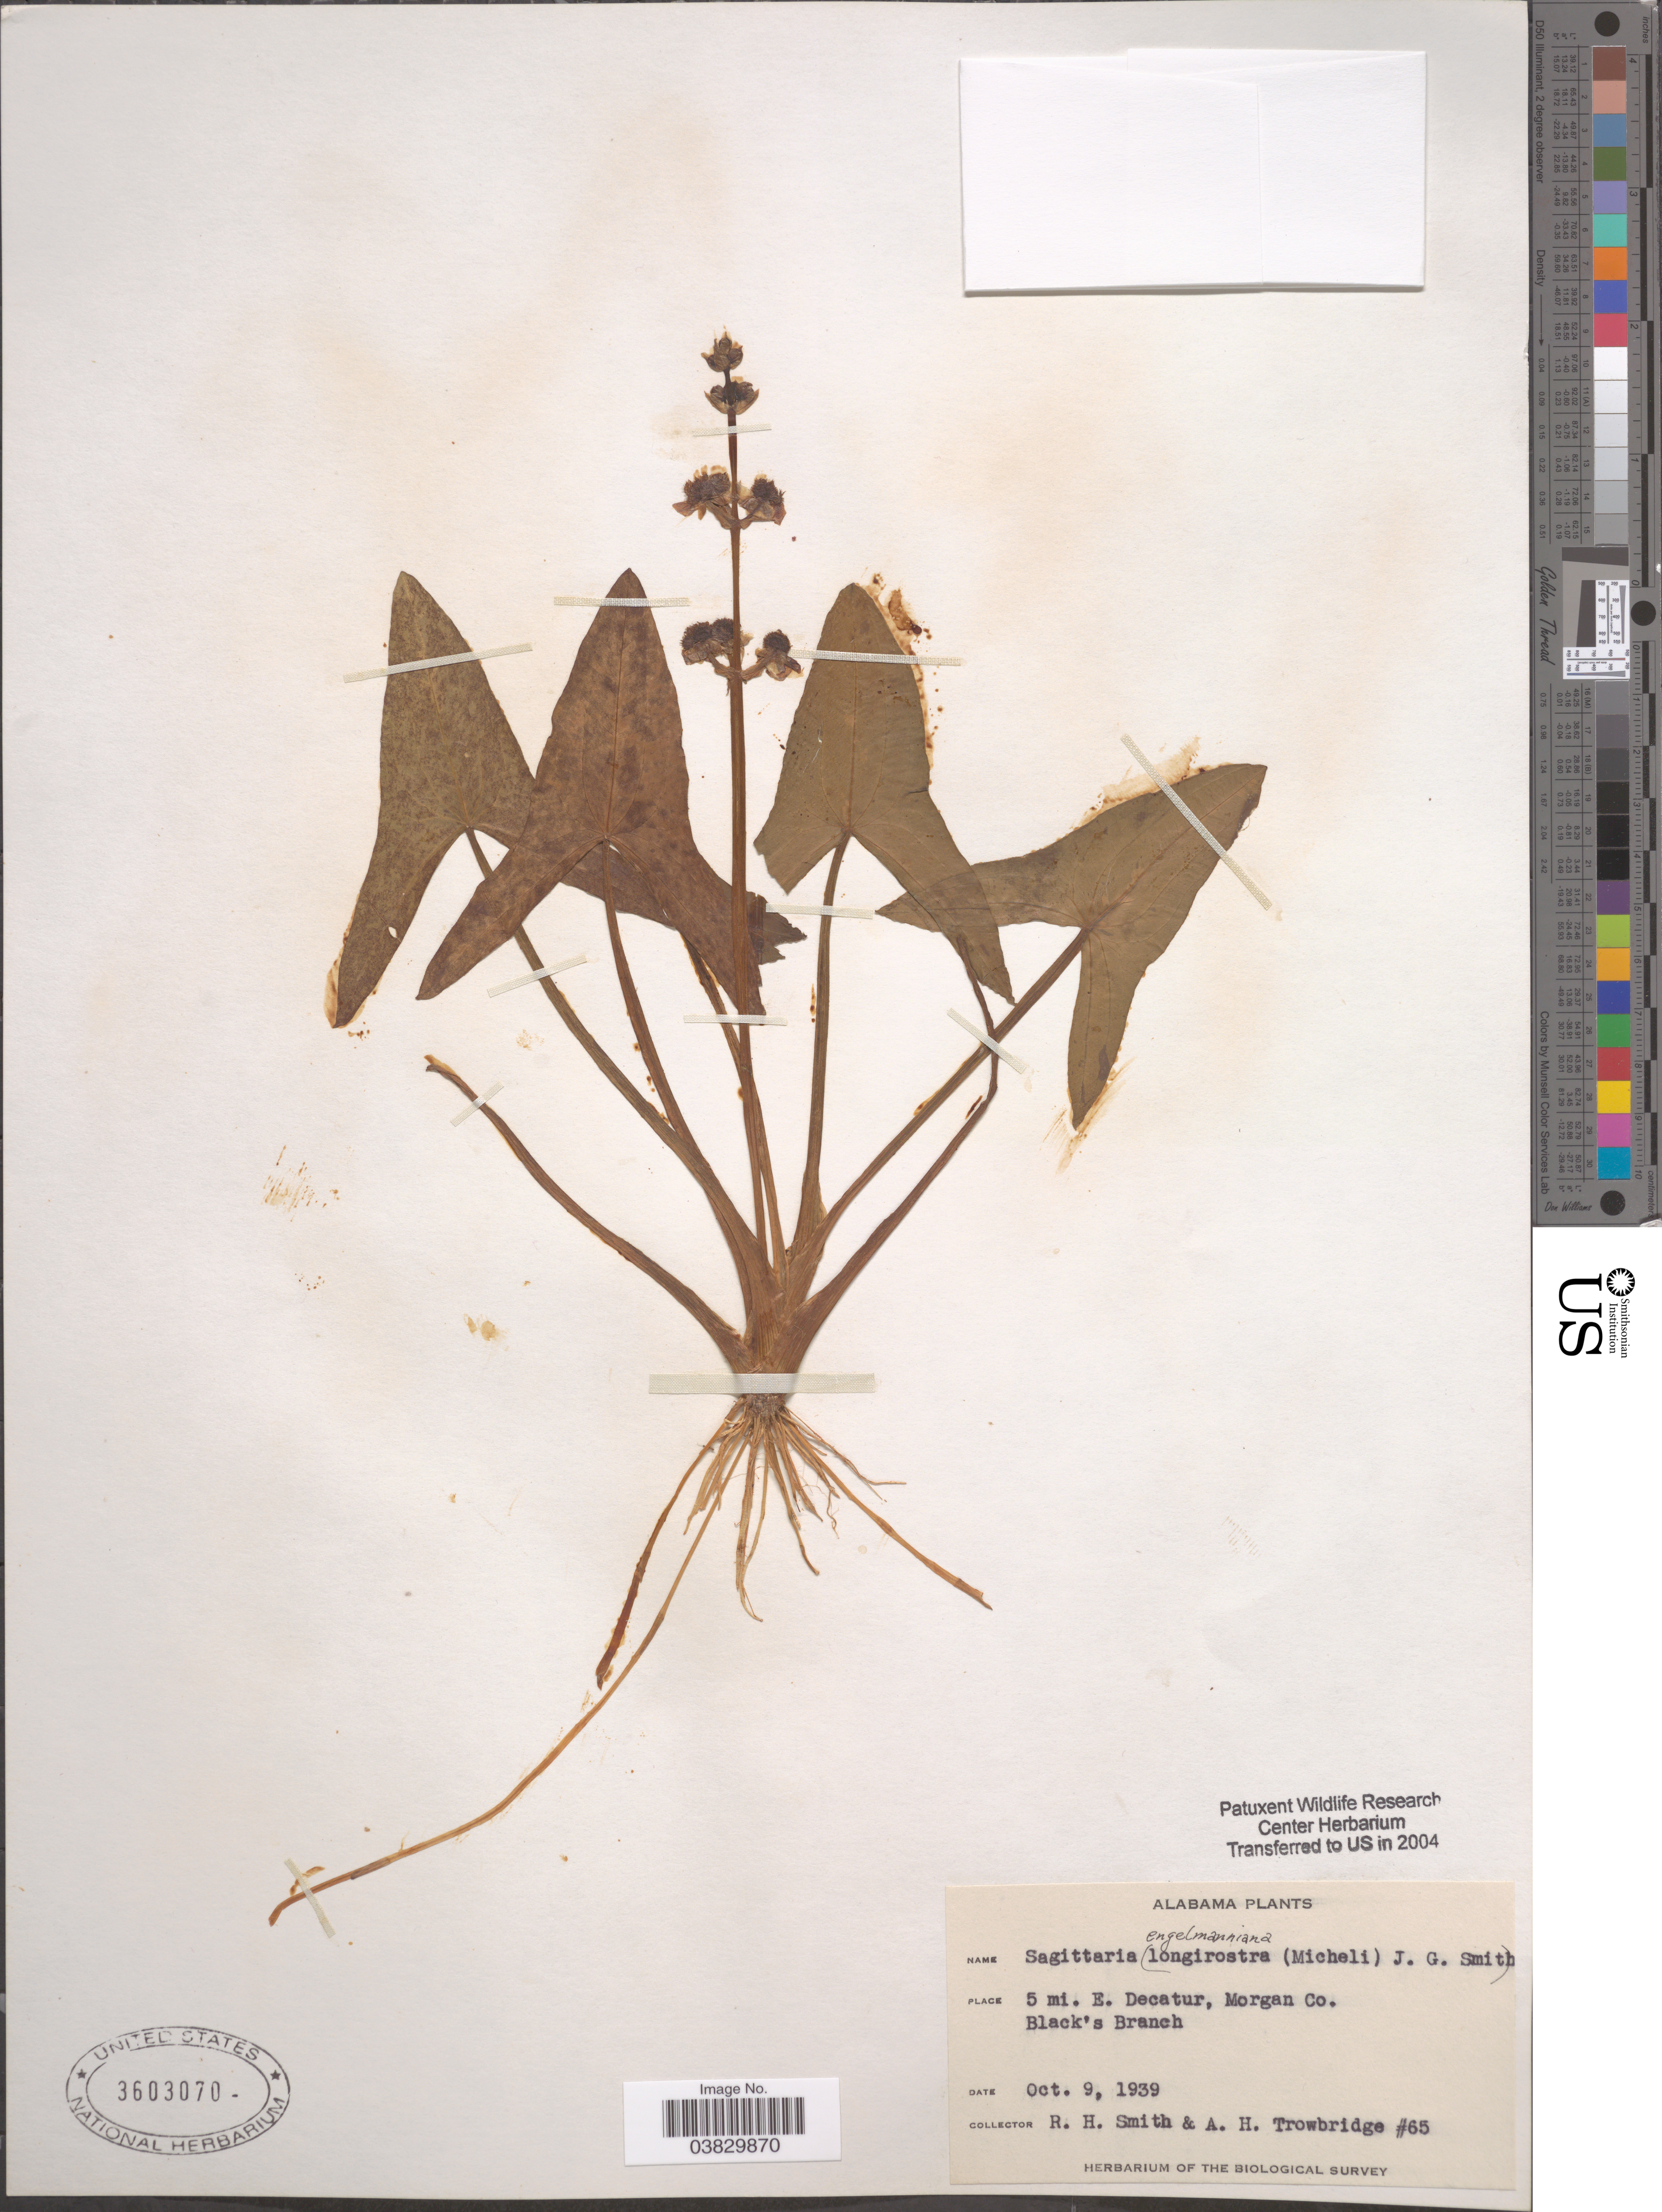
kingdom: Plantae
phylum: Tracheophyta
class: Liliopsida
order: Alismatales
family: Alismataceae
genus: Sagittaria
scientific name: Sagittaria engelmanniana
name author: J.G. Sm.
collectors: R. H. Smith & A. H. Trowbridge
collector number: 65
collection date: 1939-10-09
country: United States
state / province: Alabama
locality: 5 mi. E. Decatur, Morgan Co. Black's Branch.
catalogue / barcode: US 3603070